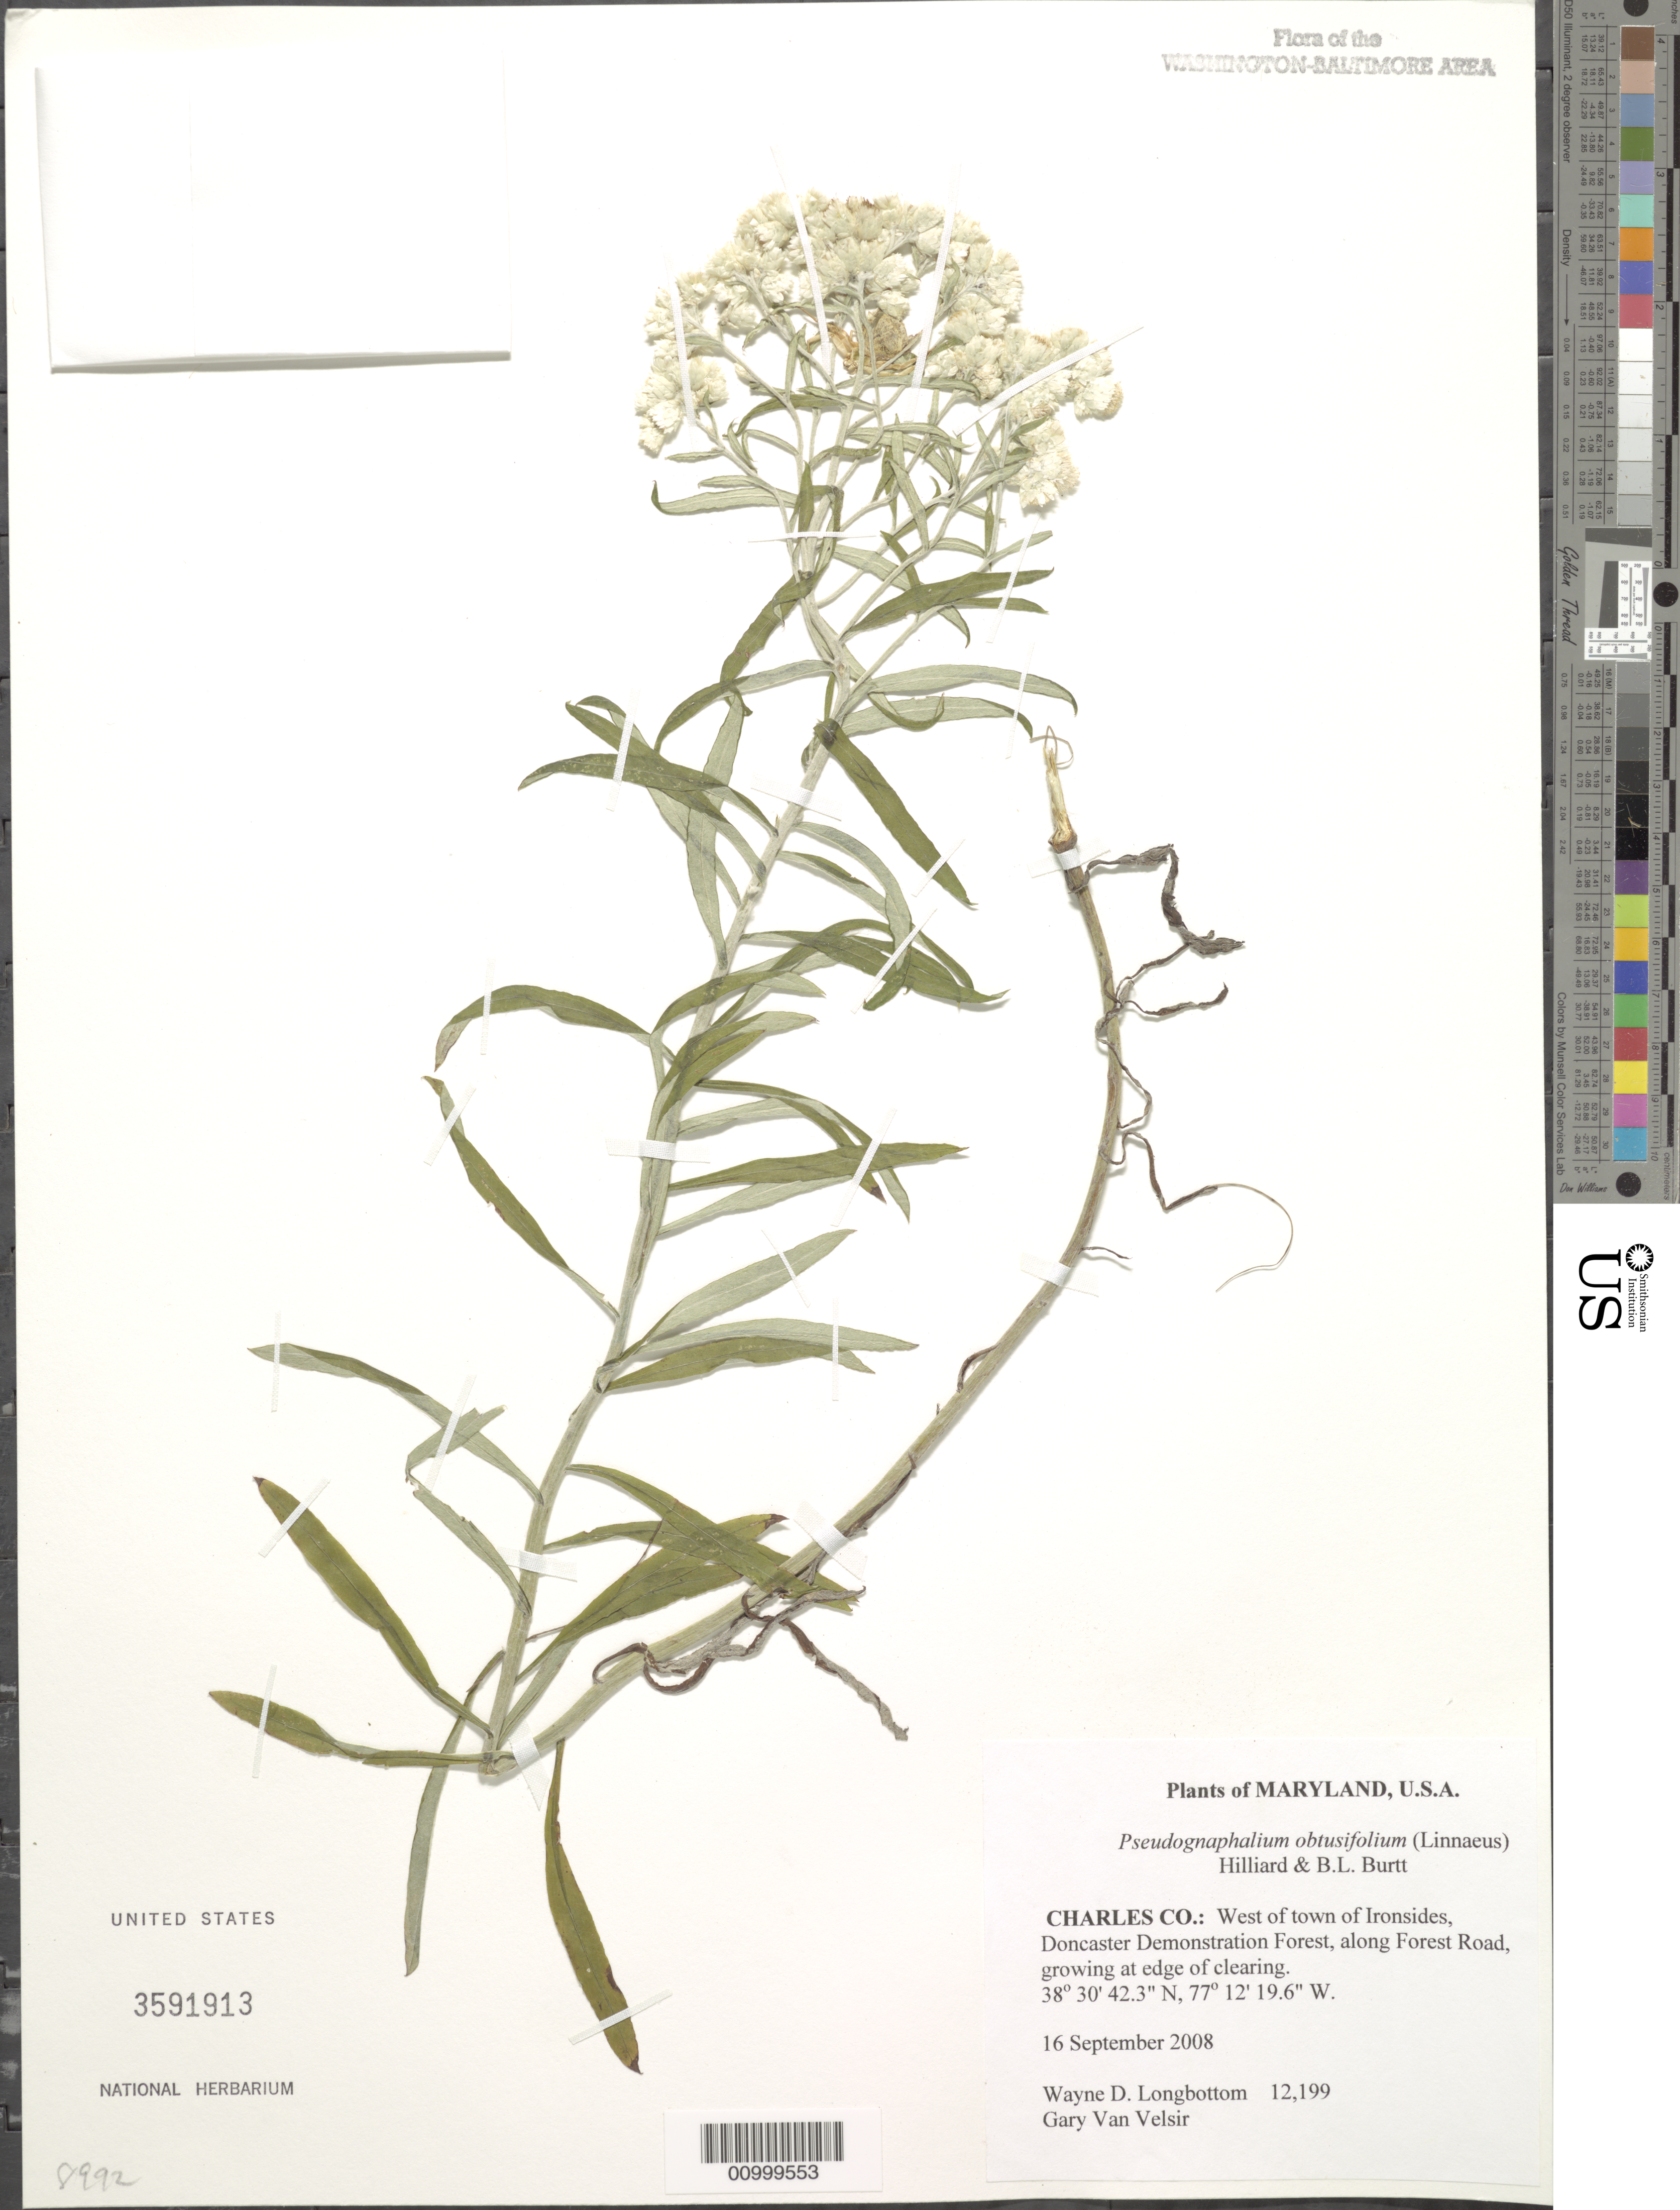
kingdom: Plantae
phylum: Tracheophyta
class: Magnoliopsida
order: Asterales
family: Asteraceae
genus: Pseudognaphalium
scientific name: Pseudognaphalium obtusifolium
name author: (L.) Hilliard & B.L. Burtt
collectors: W. D. Longbottom & G. Van Velsir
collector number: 12199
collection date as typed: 16 Sep 2008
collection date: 2008-09-16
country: United States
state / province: Maryland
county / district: Charles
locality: West of town of Ironsides, Doncaster Demonstration Forest, along Forest Road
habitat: growing at edge of clearing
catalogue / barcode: US 3591913